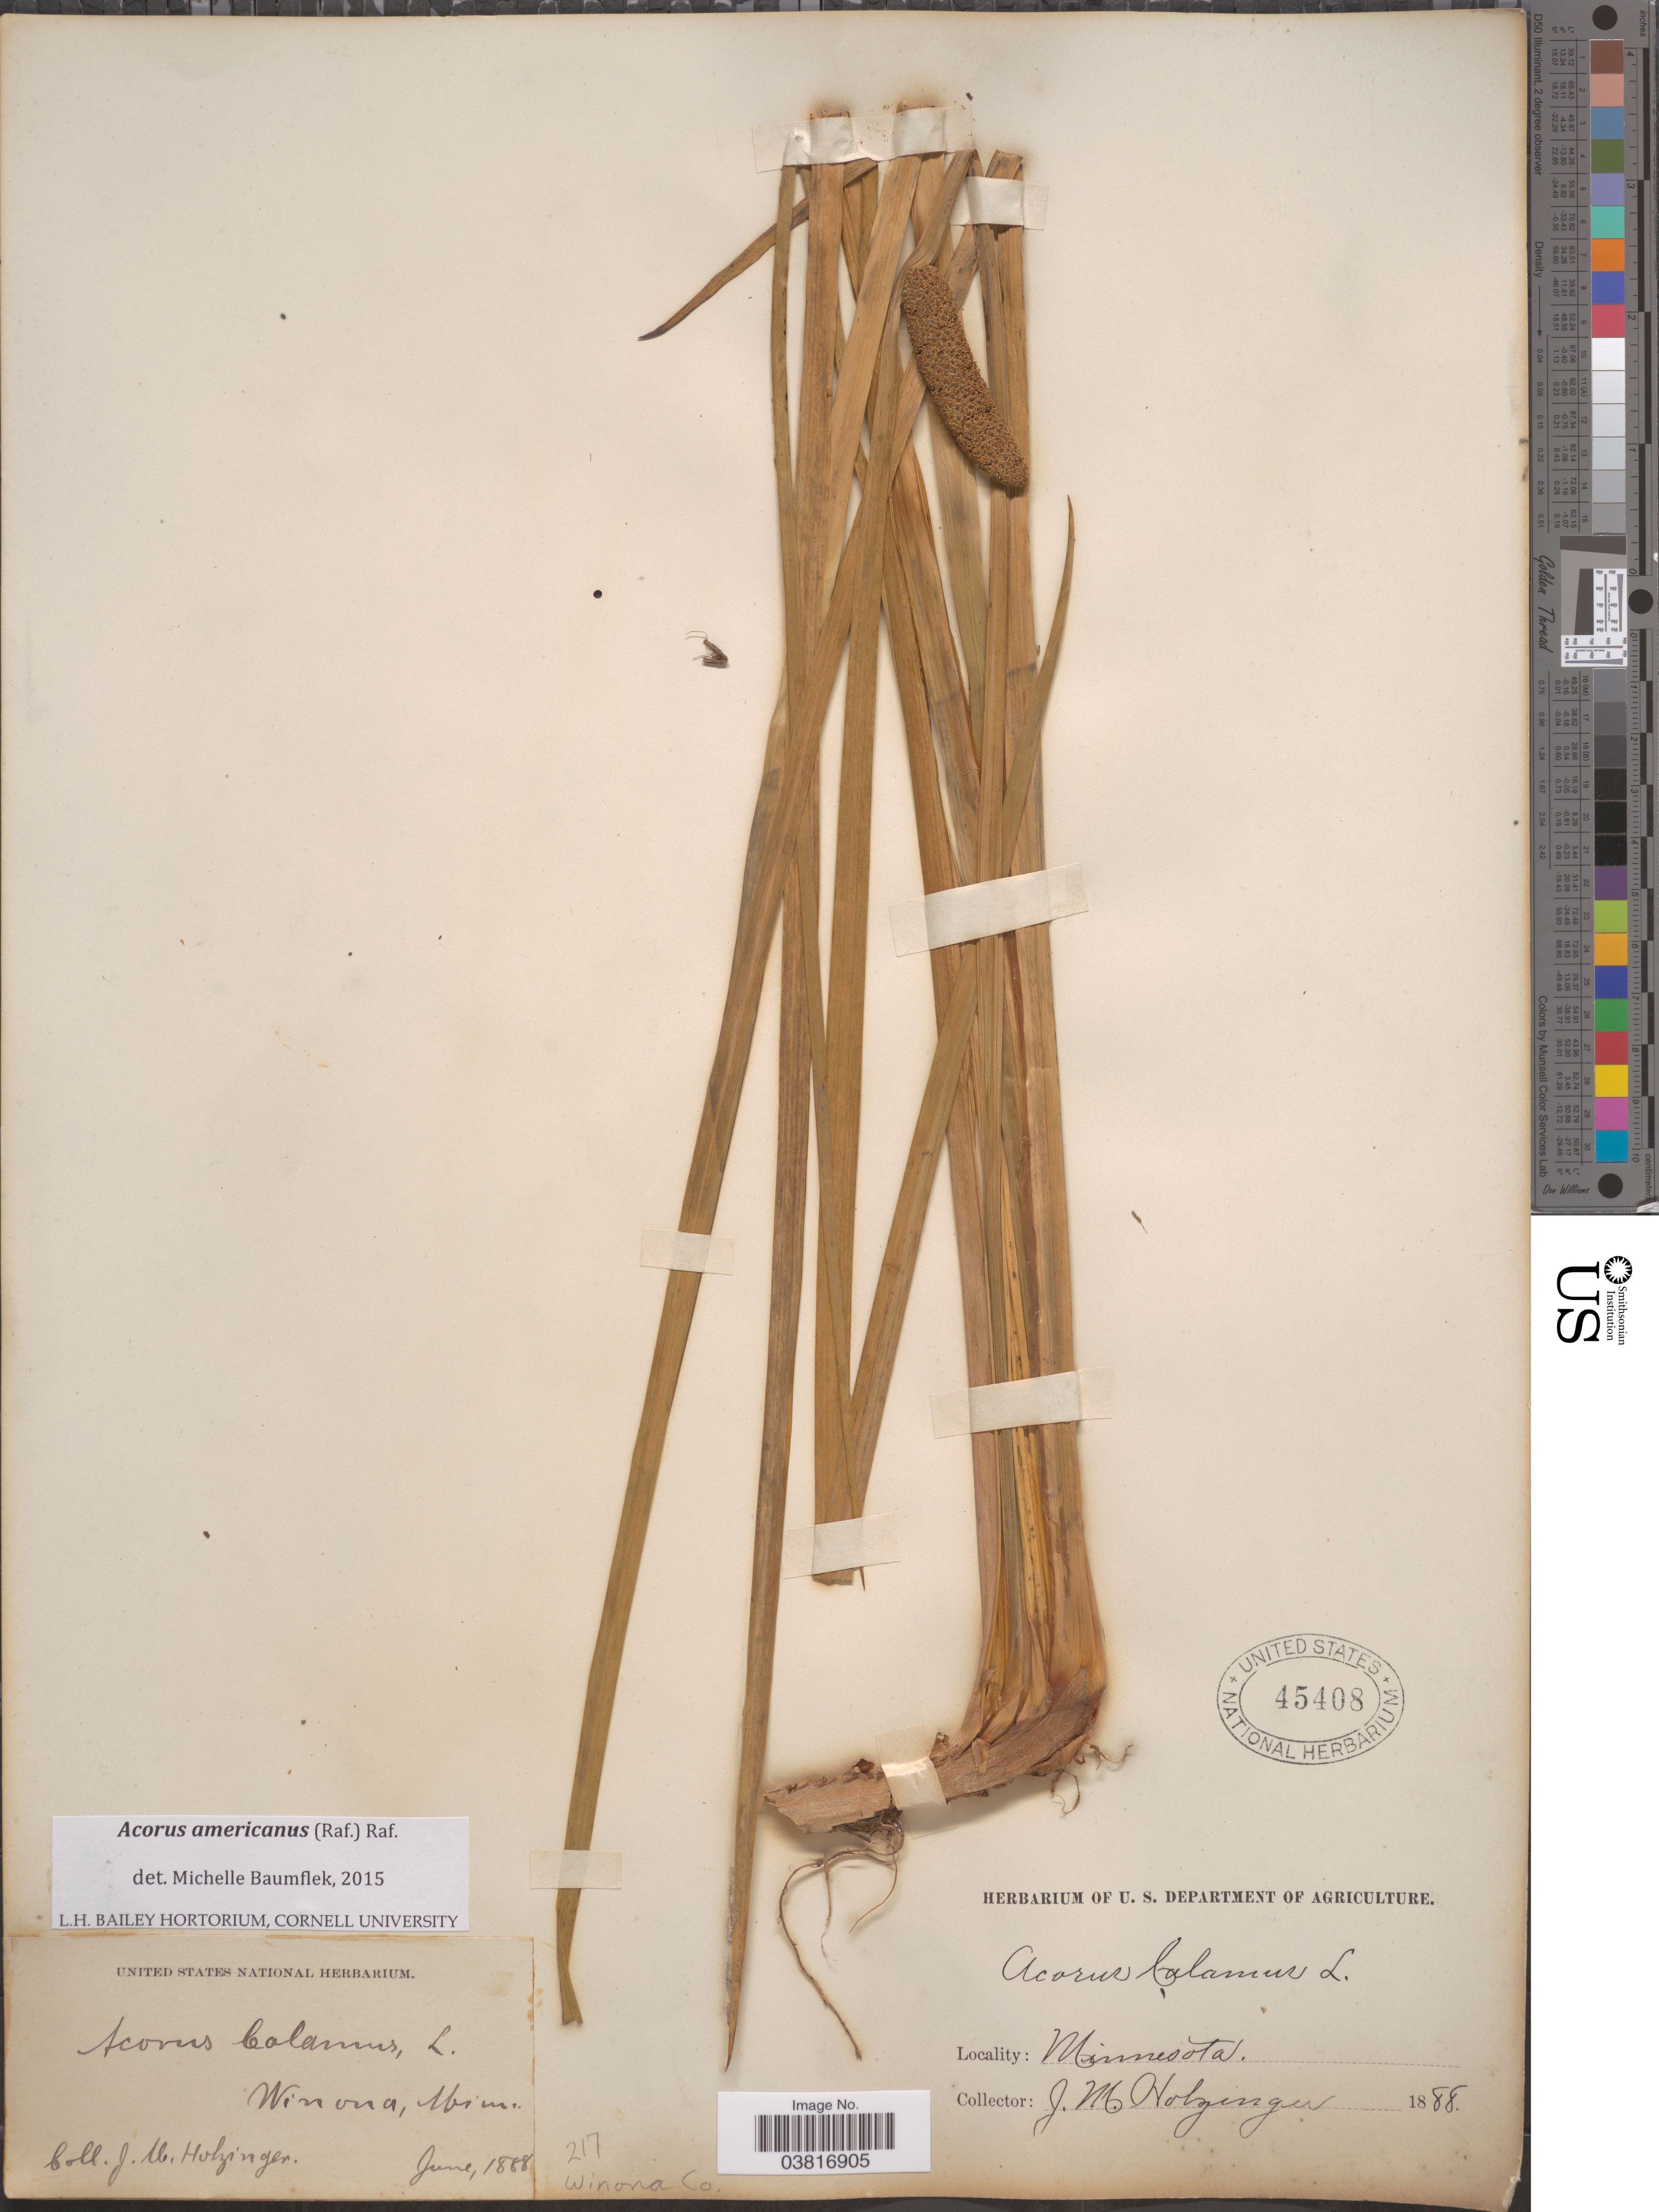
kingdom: Plantae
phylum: Tracheophyta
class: Liliopsida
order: Acorales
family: Acoraceae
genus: Acorus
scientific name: Acorus americanus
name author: (Raf.) Raf.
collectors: J. M. Holzinger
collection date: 1888-06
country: United States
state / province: Minnesota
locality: Winona, Winona Co.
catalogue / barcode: US 45408